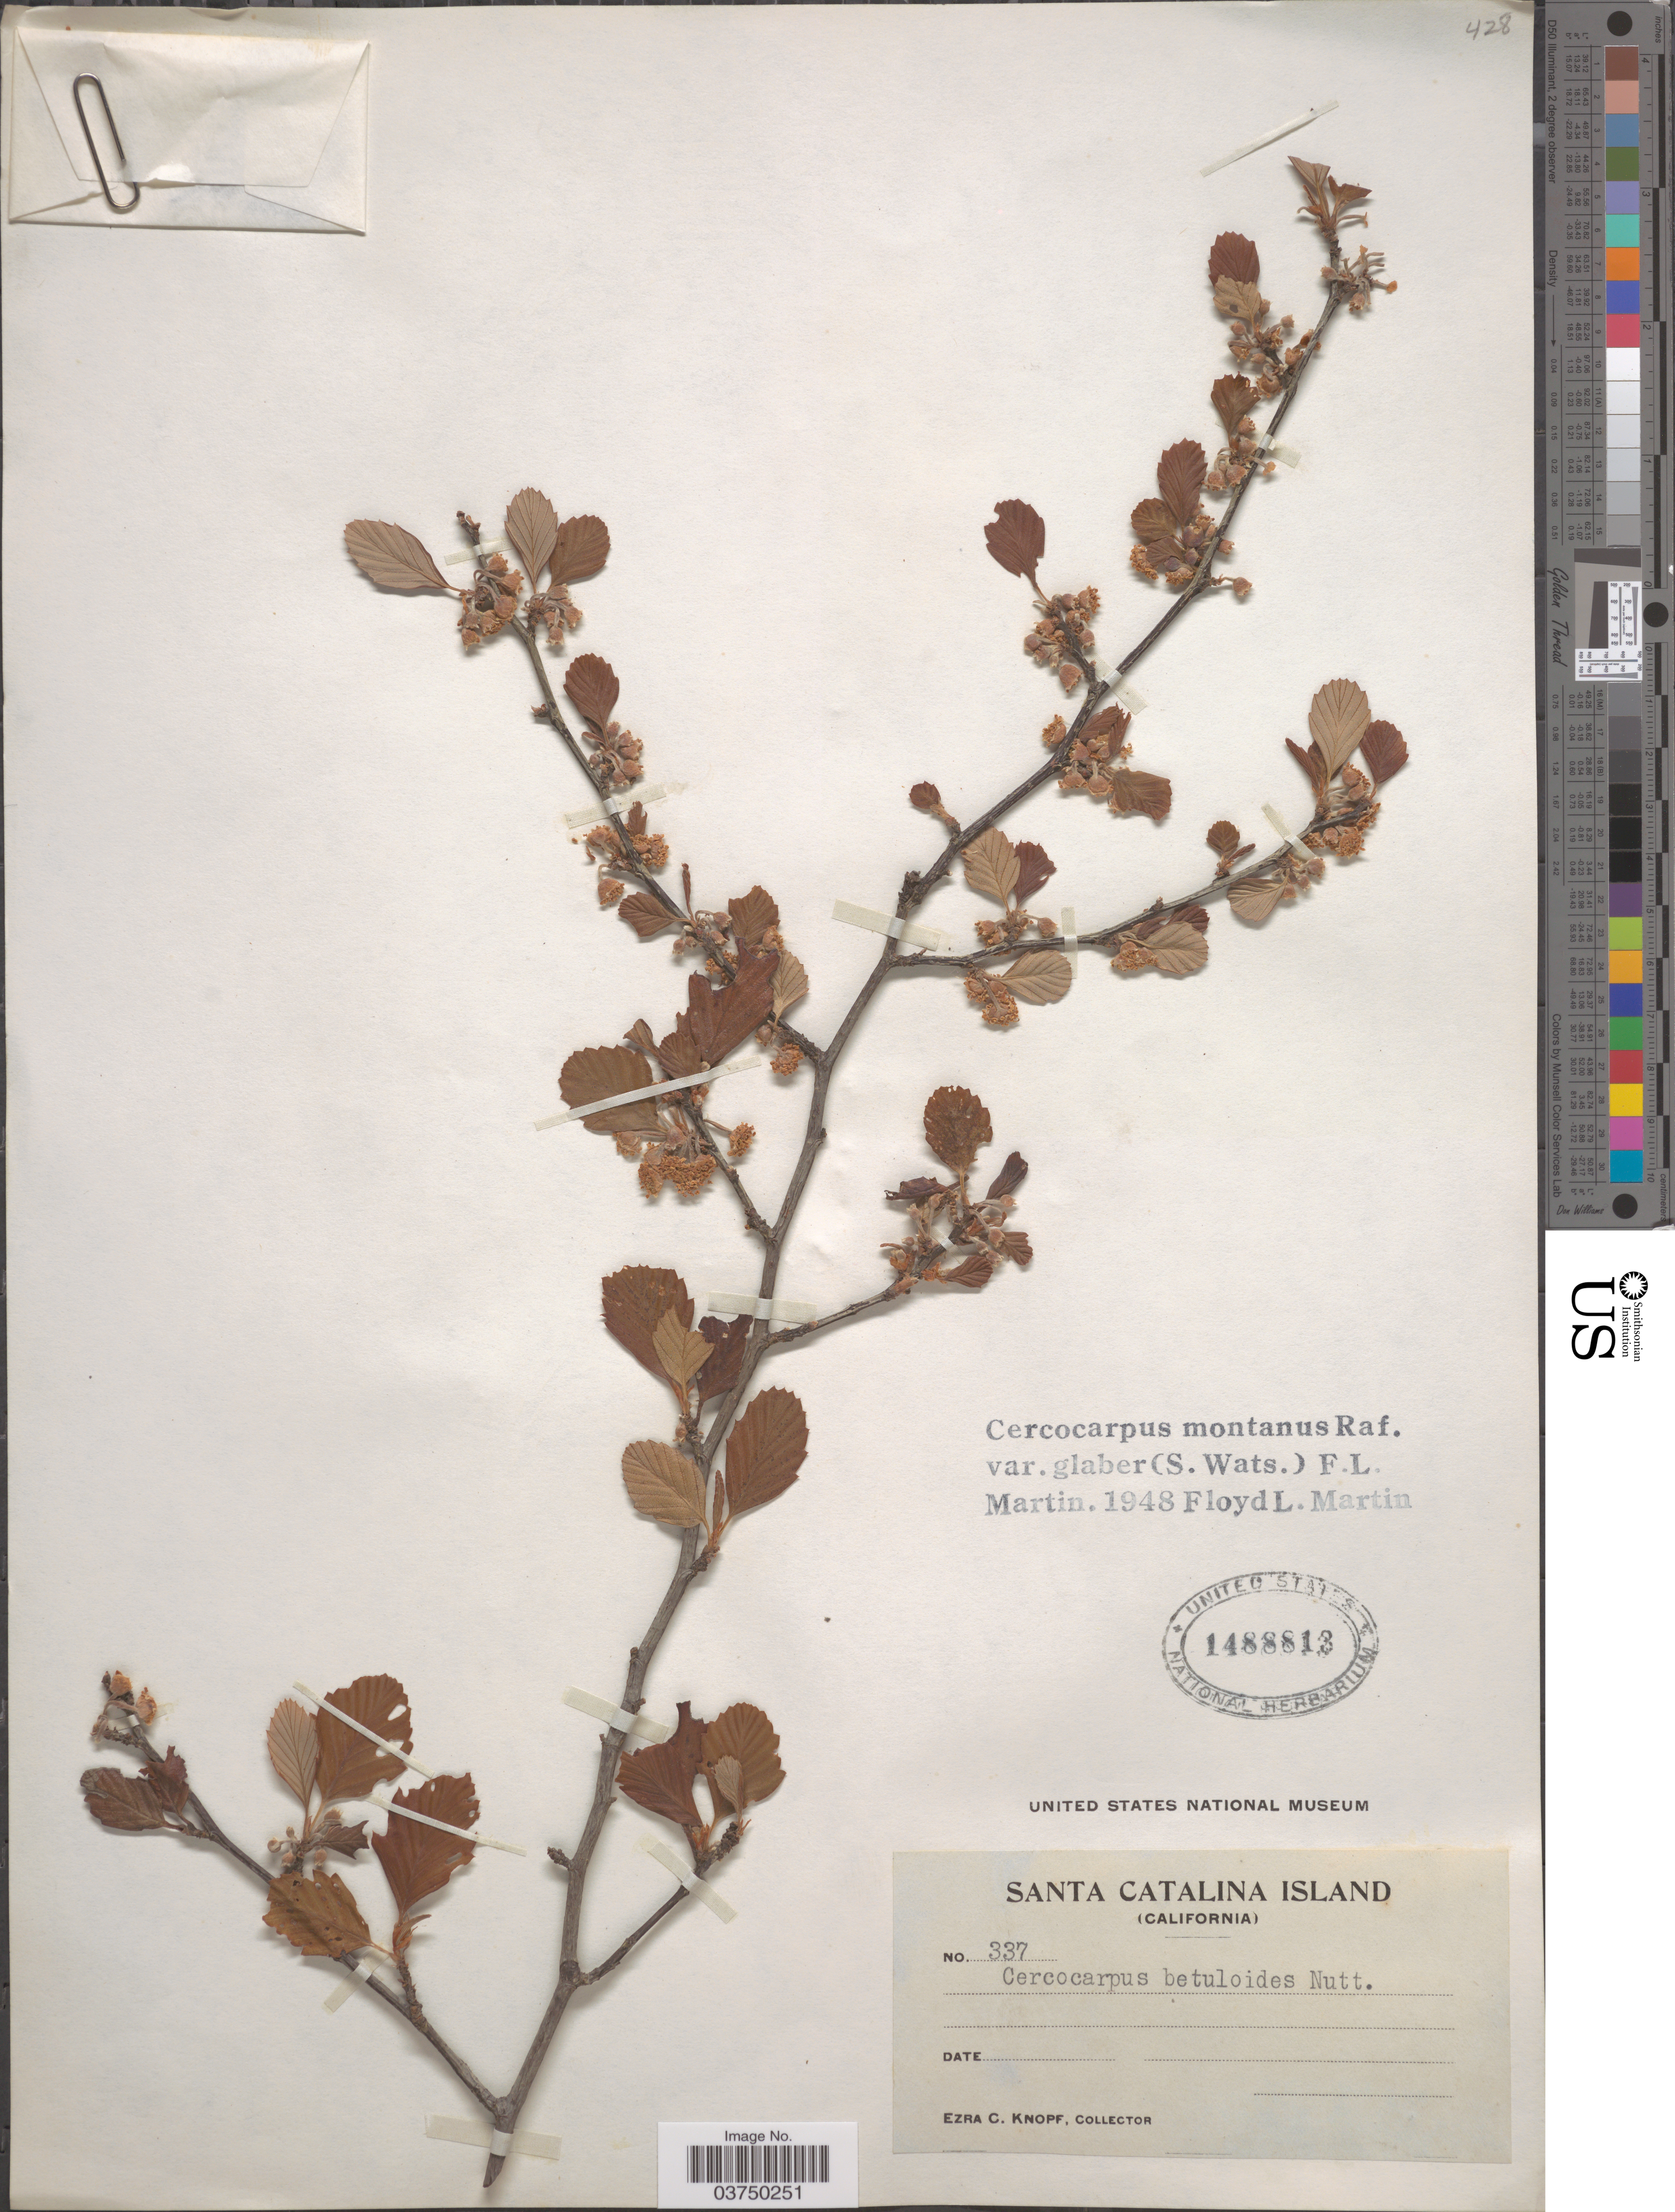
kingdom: Plantae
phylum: Tracheophyta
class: Magnoliopsida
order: Rosales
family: Rosaceae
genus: Cercocarpus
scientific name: Cercocarpus montanus var. glaber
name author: (S. Watson) F.L. Martin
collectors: E. Knopf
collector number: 337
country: United States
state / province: California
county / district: Los Angeles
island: Santa Catalina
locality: Santa Catalina Island.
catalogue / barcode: US 1488813